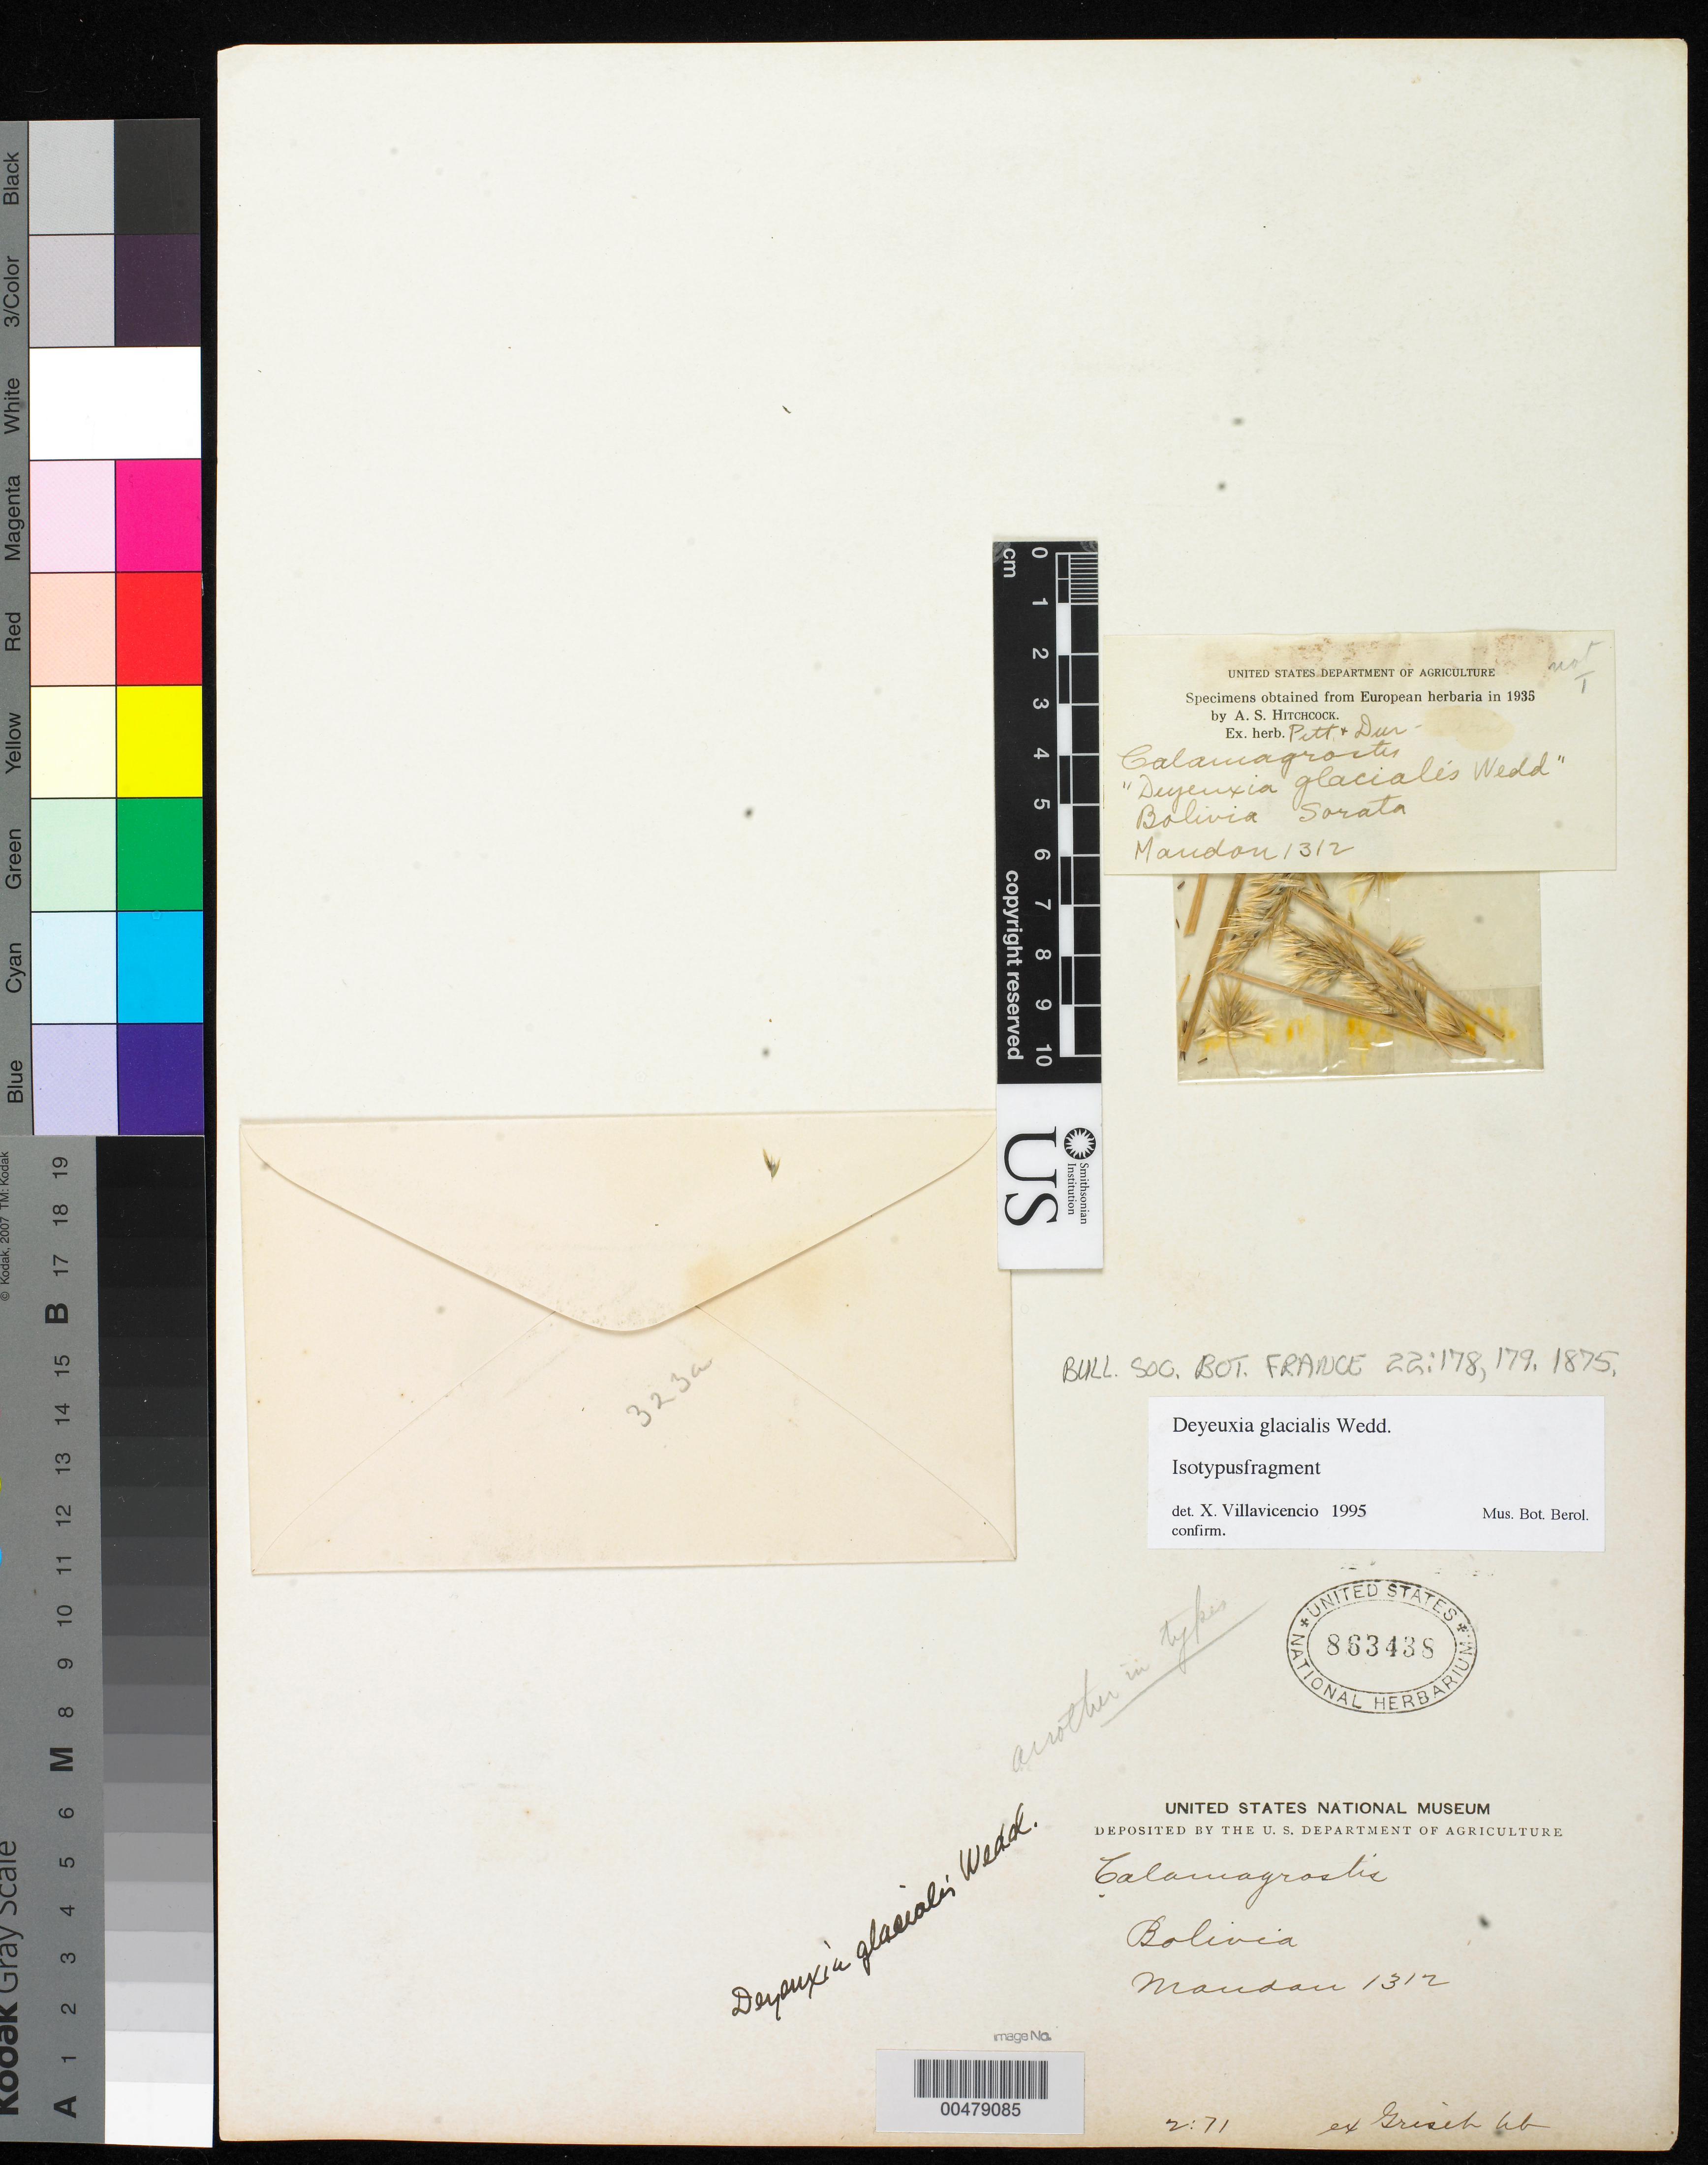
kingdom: Plantae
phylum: Tracheophyta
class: Liliopsida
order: Poales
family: Poaceae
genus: Deyeuxia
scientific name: Deyeuxia glacialis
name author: Wedd.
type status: Isosyntype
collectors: G. Mandon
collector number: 1312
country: Bolivia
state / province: La Paz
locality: Sorata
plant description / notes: Fragmentary material of type specimen ex herb. Pitt. & Dur. [and another fragment ex herb. Griseb.?]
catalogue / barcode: US 863438